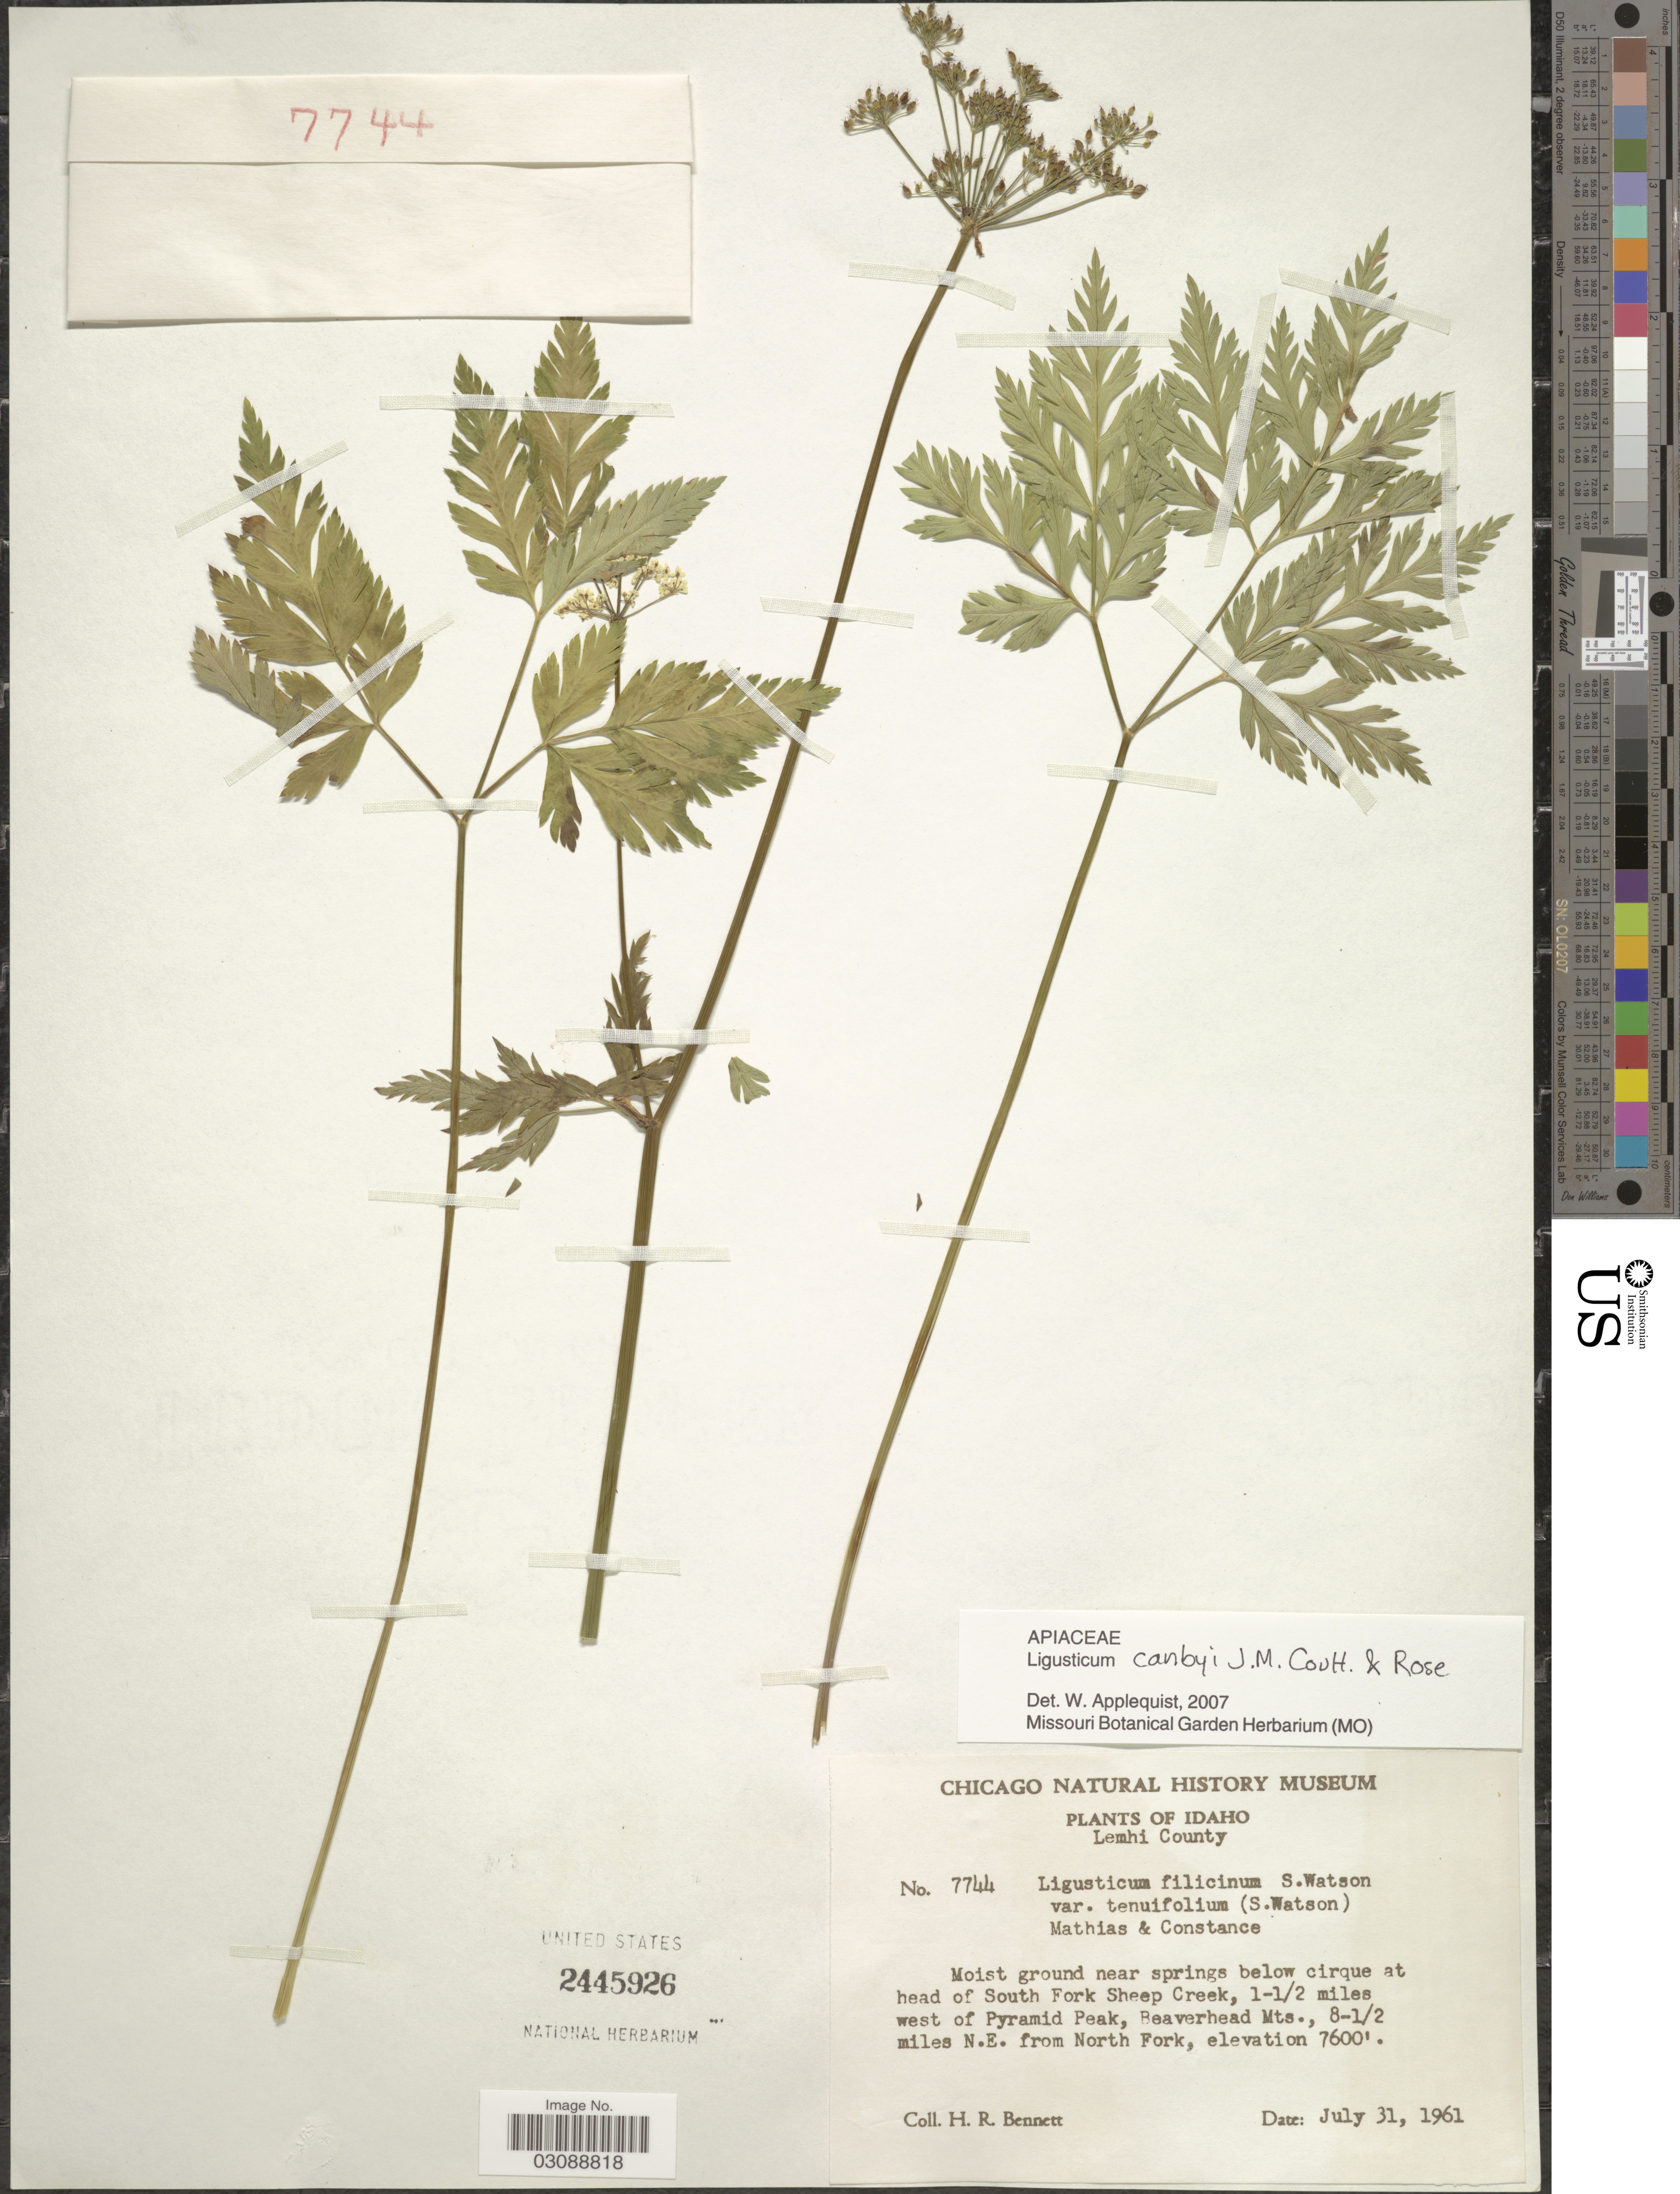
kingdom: Plantae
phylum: Tracheophyta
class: Magnoliopsida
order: Apiales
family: Apiaceae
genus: Ligusticum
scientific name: Ligusticum canbyi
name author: J.M. Coult. & Rose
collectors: H. R. Bennett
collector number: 7744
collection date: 1961-07-31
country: United States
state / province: Idaho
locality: Lemhi County. Moist ground near springs below cirque at head of South Fork Sheep Creek, 1-½ miles west of Pyramid Peak, Beaverhead Mts., 8-½ miles N.E. from North Fork.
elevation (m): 2316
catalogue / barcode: US 2445926